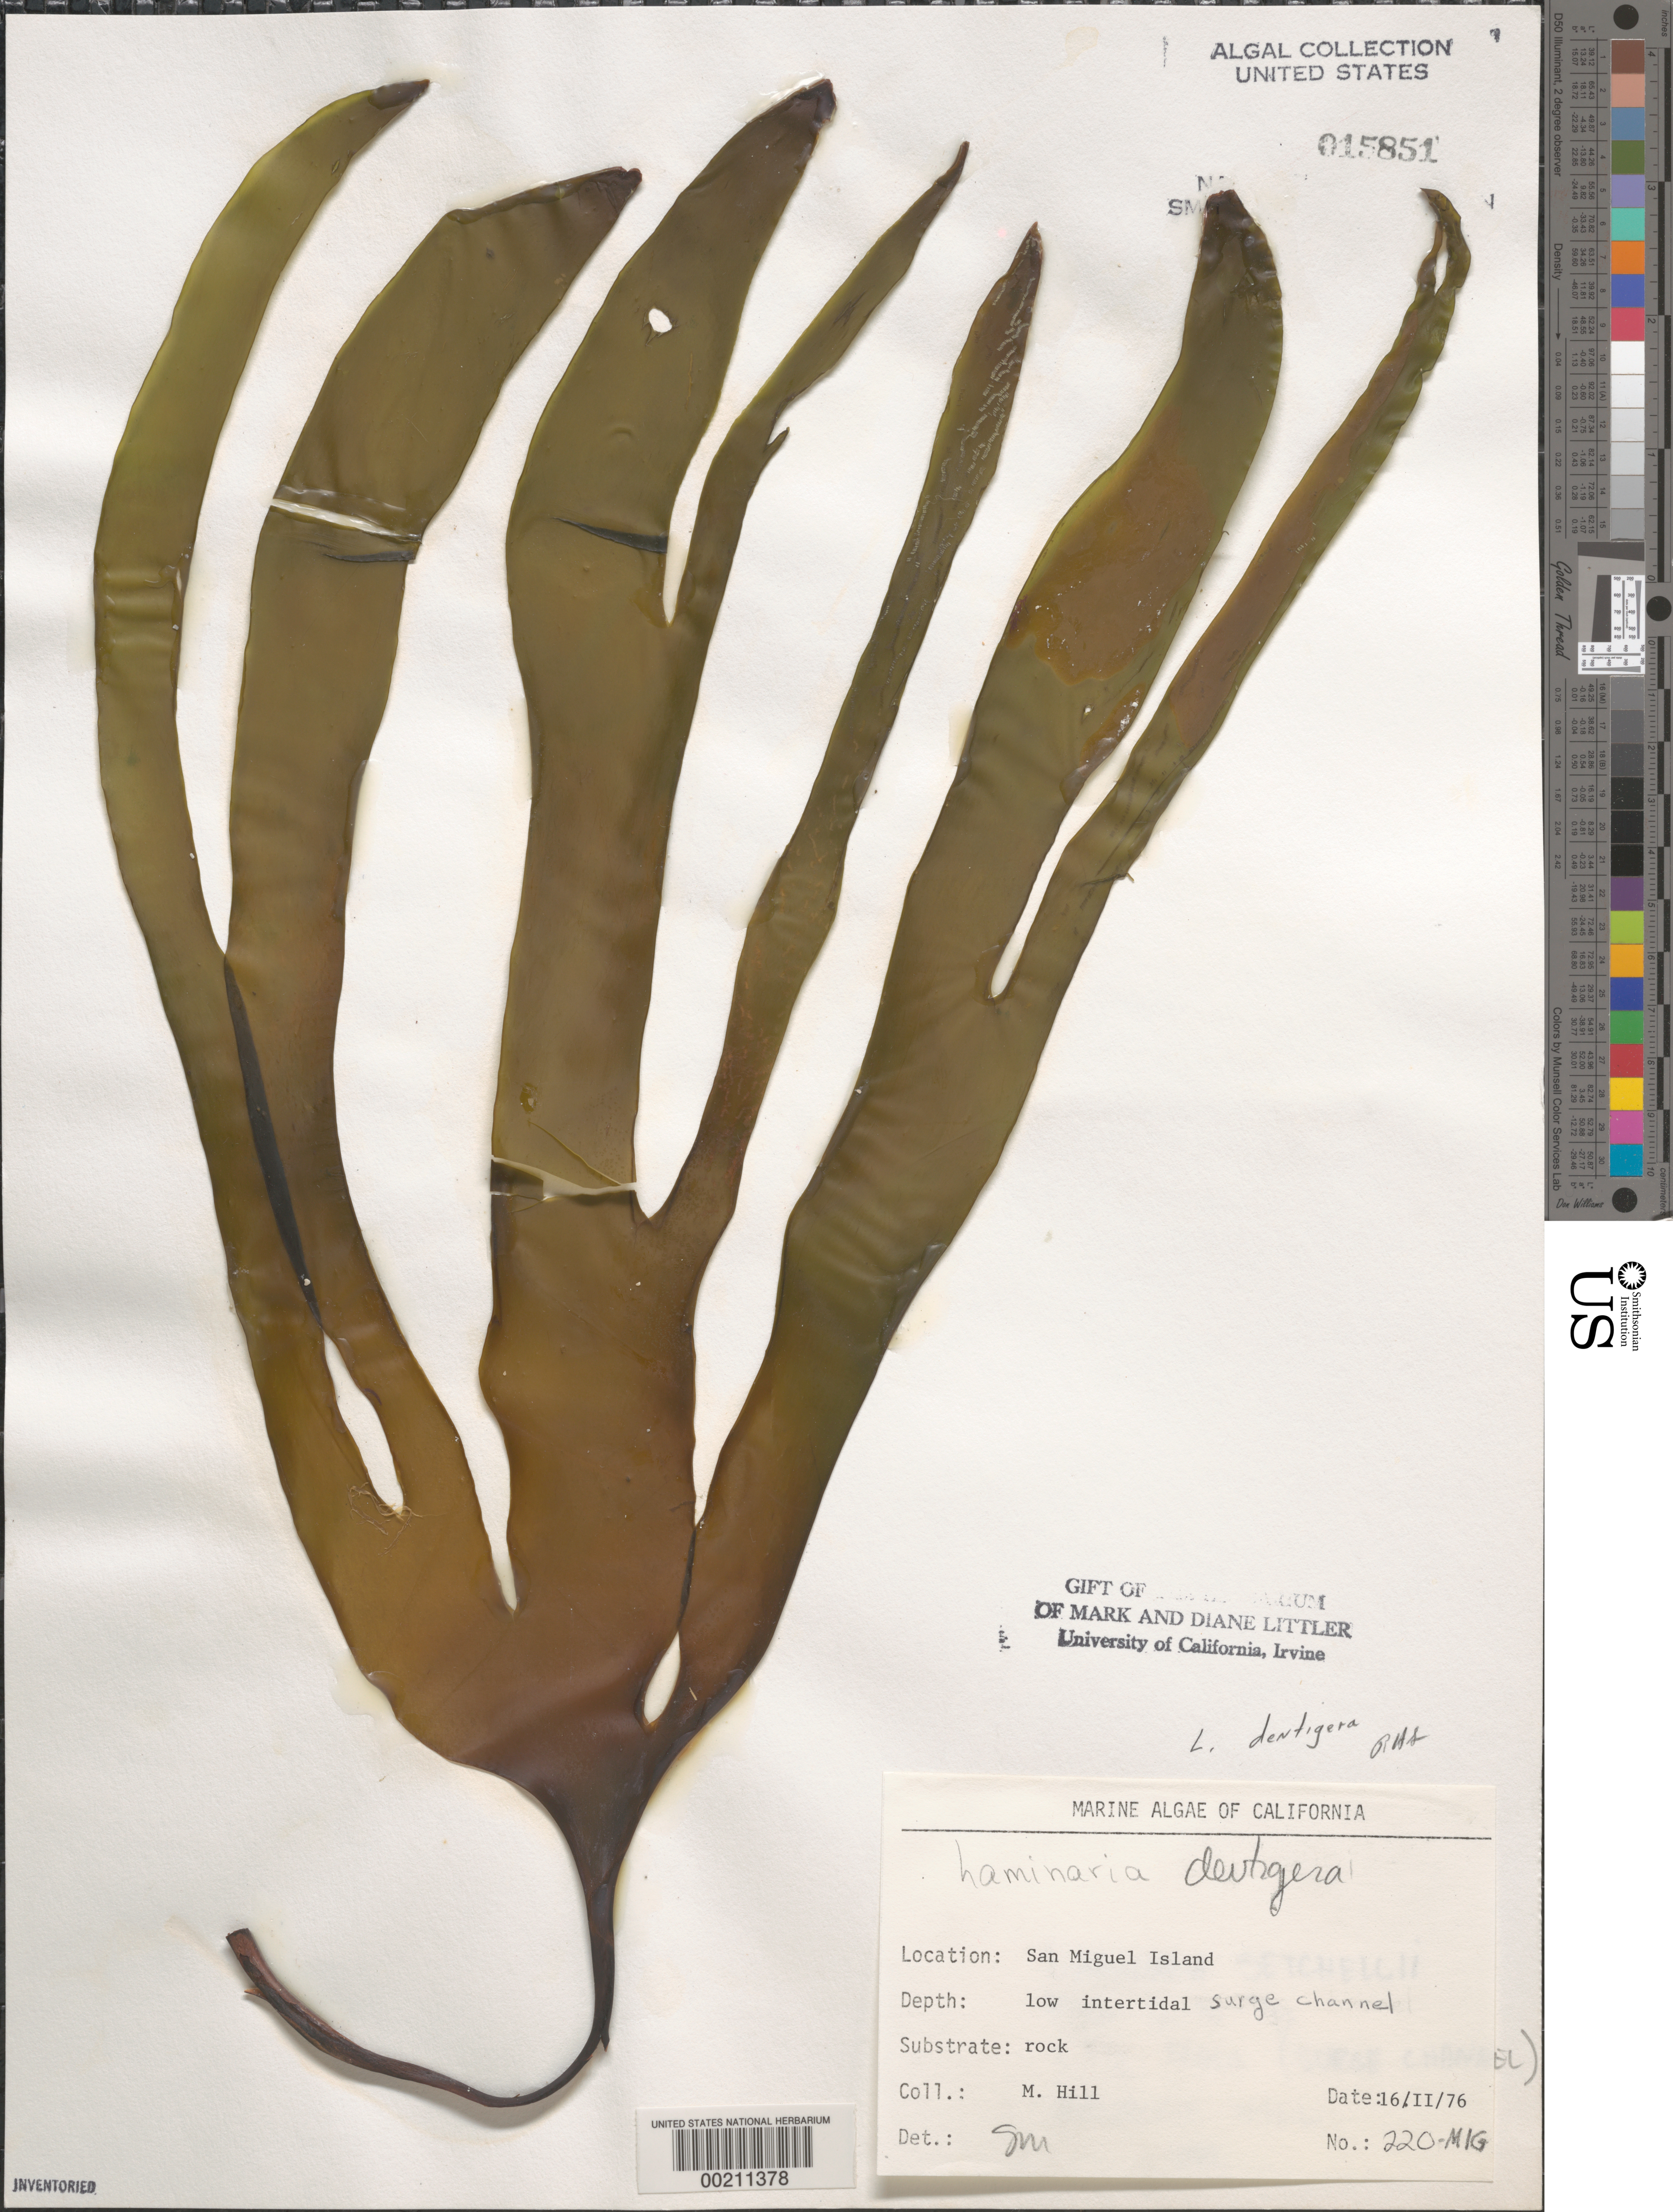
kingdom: Chromista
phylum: Ochrophyta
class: Phaeophyceae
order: Laminariales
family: Laminariaceae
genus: Laminaria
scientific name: Laminaria dentigera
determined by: Murray, S. N.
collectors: M. Hill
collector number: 220-mig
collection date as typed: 16 Feb 1976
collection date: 1976-02-16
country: United States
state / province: California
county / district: Santa Barbara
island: San Miguel Island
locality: Cuyler Harbor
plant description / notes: BLM-SOCALBIGHT Rocky Intertidal Survey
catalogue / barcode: US 15851